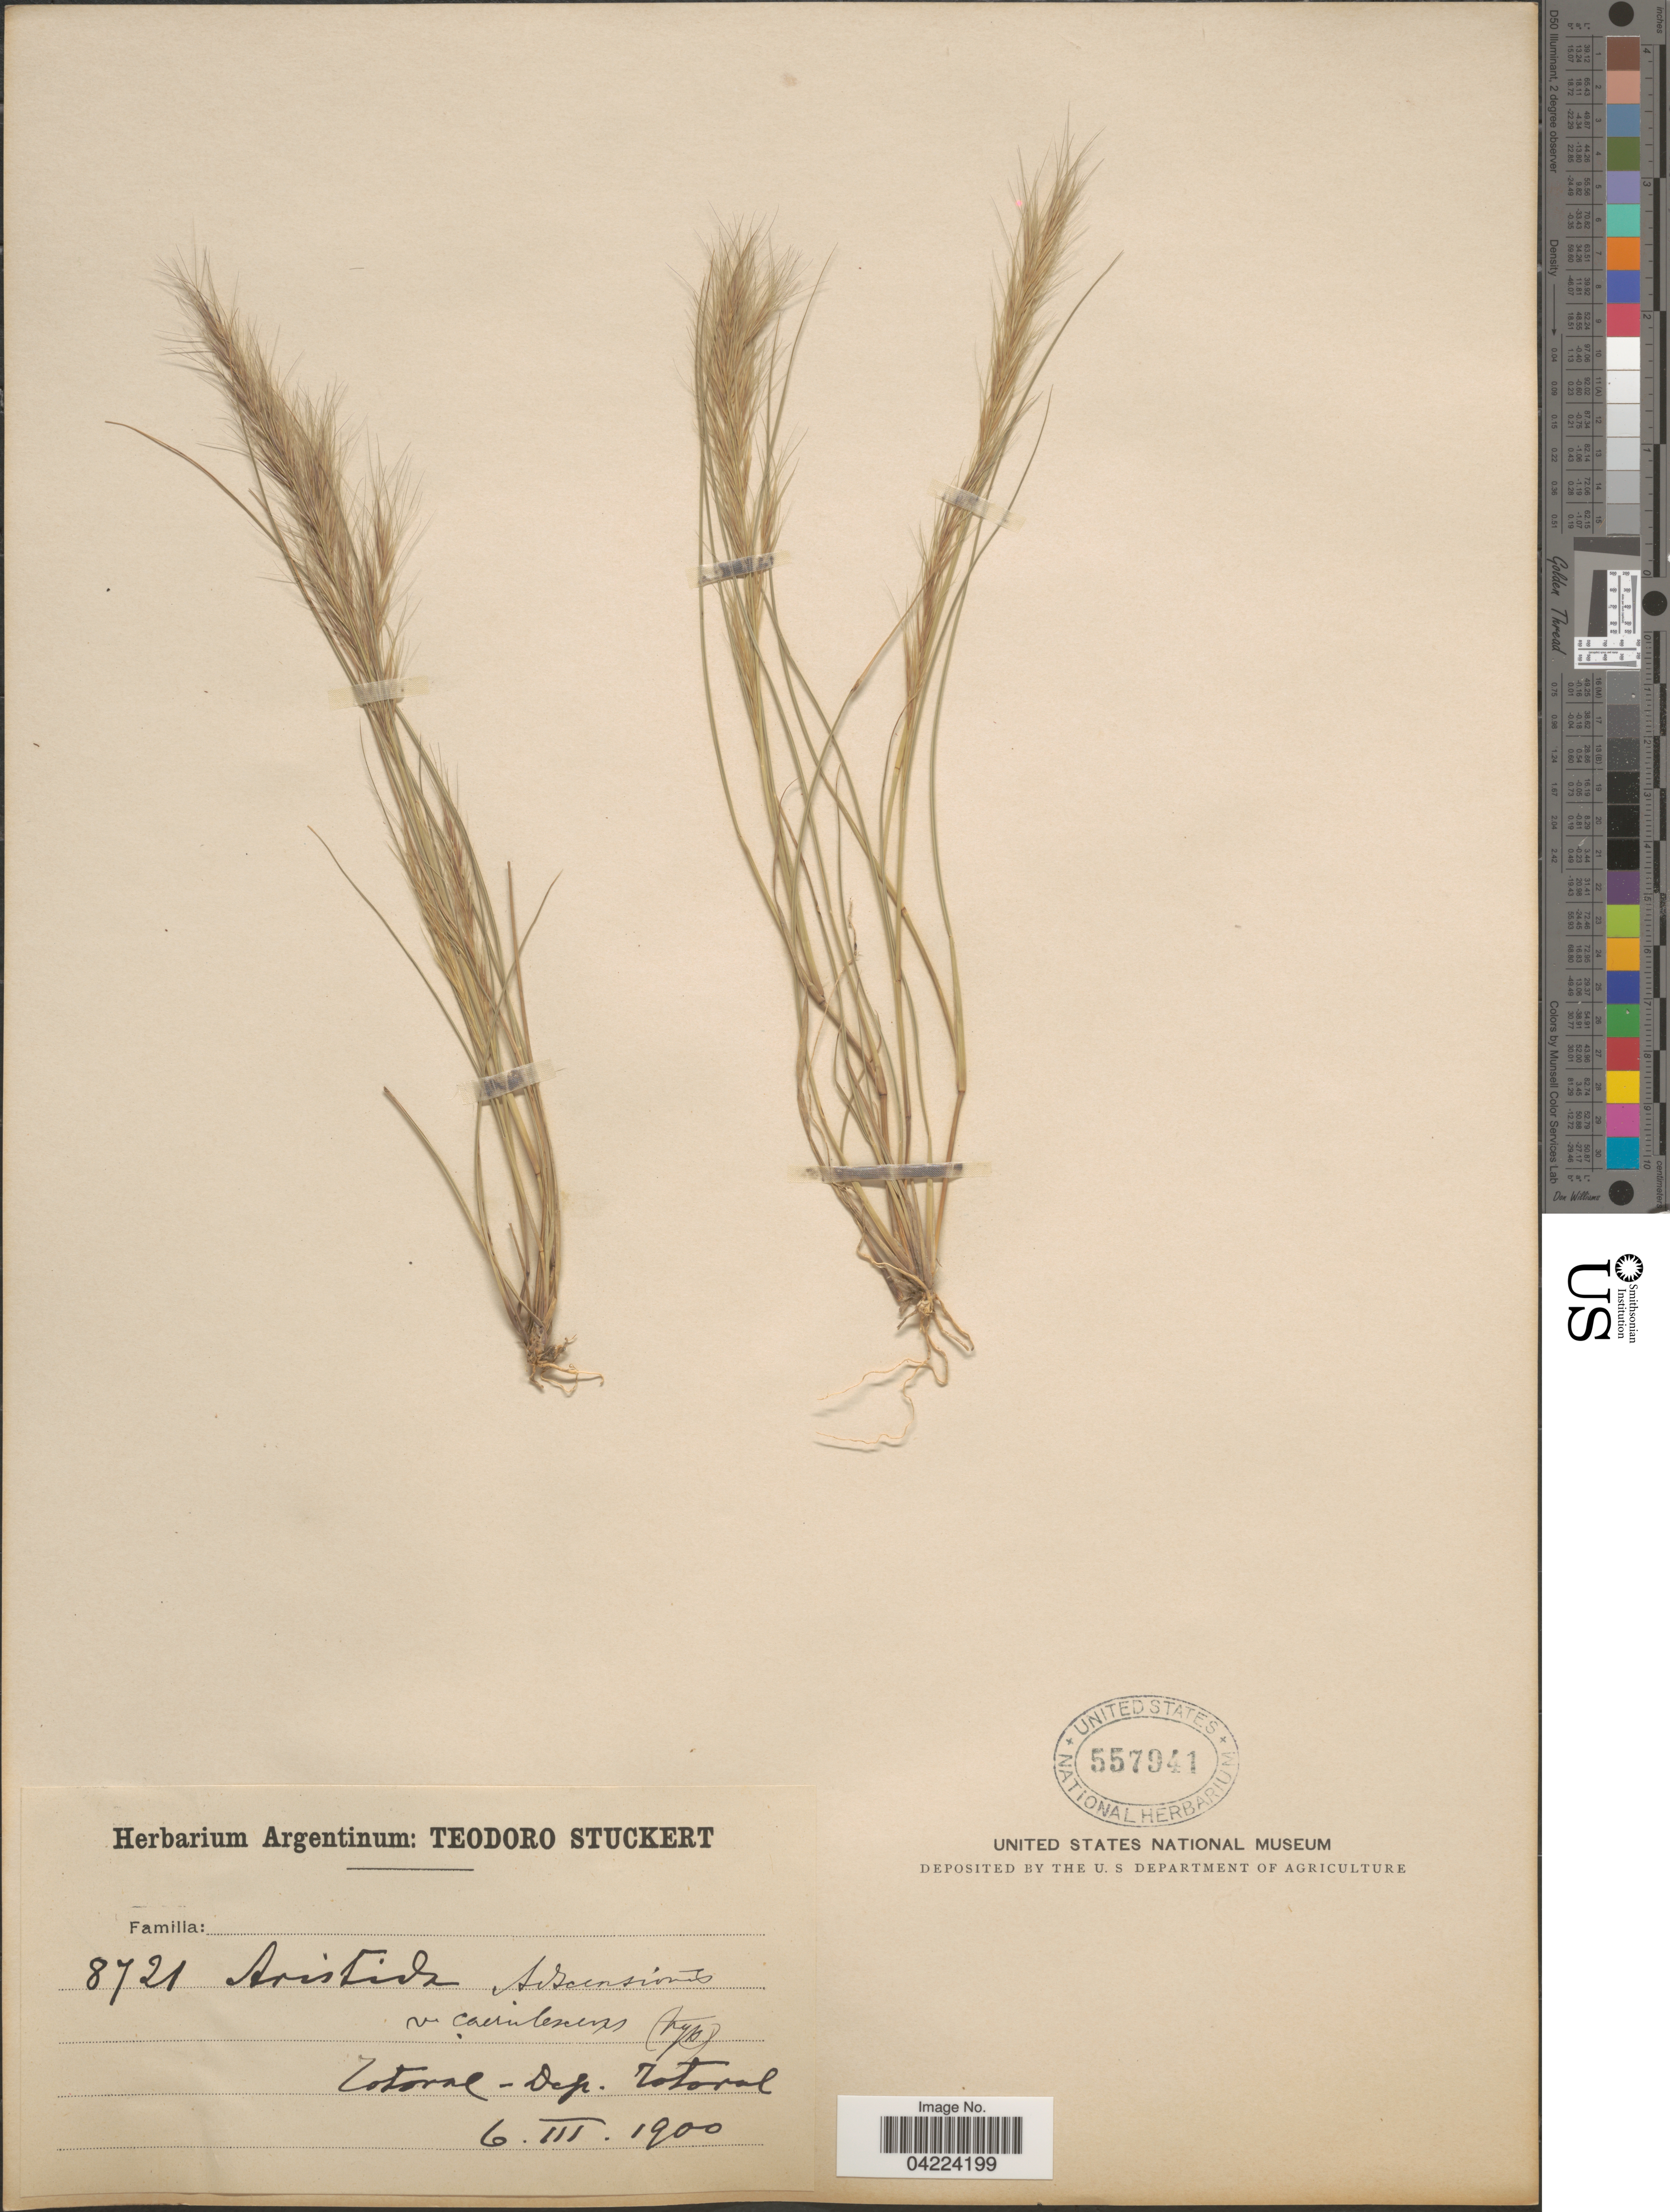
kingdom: Plantae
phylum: Tracheophyta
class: Liliopsida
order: Poales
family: Poaceae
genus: Aristida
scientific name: Aristida adscensionis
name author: L.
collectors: T. Stuckert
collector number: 8721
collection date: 1900-03-06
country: Argentina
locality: Totoral - Dep. Totoral.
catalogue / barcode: US 557941